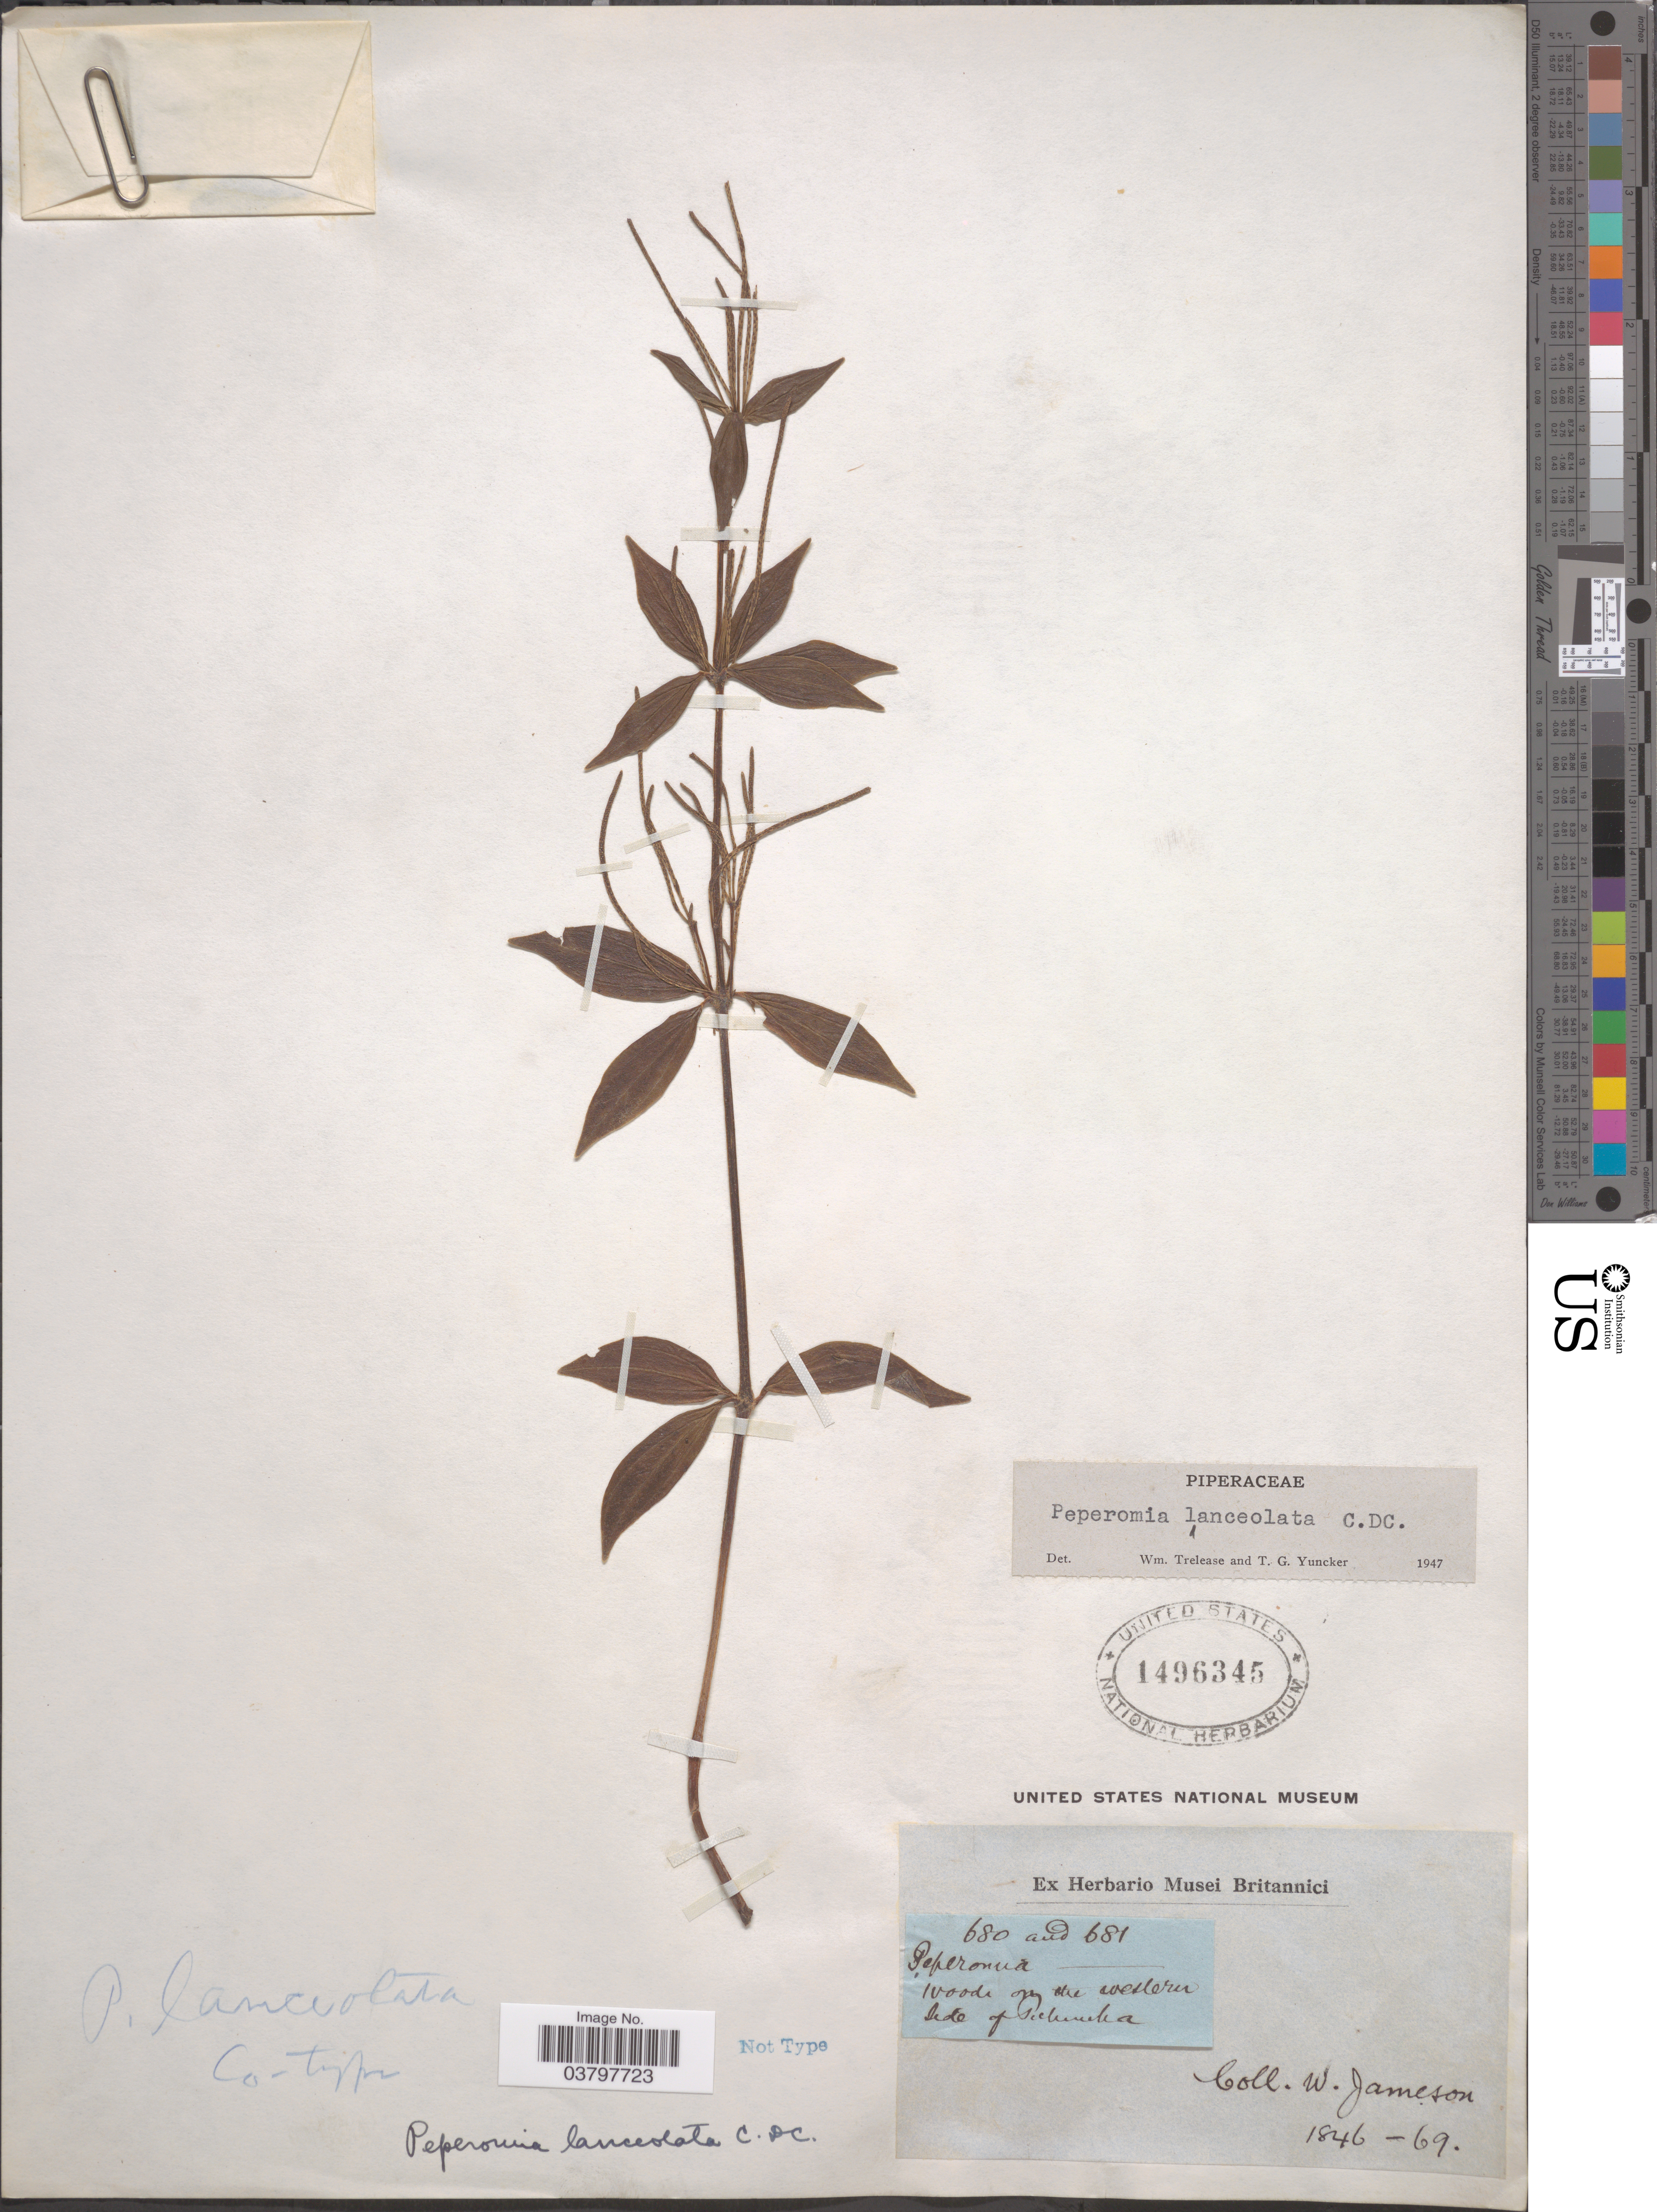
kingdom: Plantae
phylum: Tracheophyta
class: Magnoliopsida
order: Piperales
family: Piperaceae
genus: Peperomia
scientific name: Peperomia lanceolata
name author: C. DC.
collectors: W. Jameson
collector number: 680/681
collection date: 1846/1869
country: Ecuador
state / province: Pichincha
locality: On the western side of Pichincha.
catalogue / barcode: US 1496345